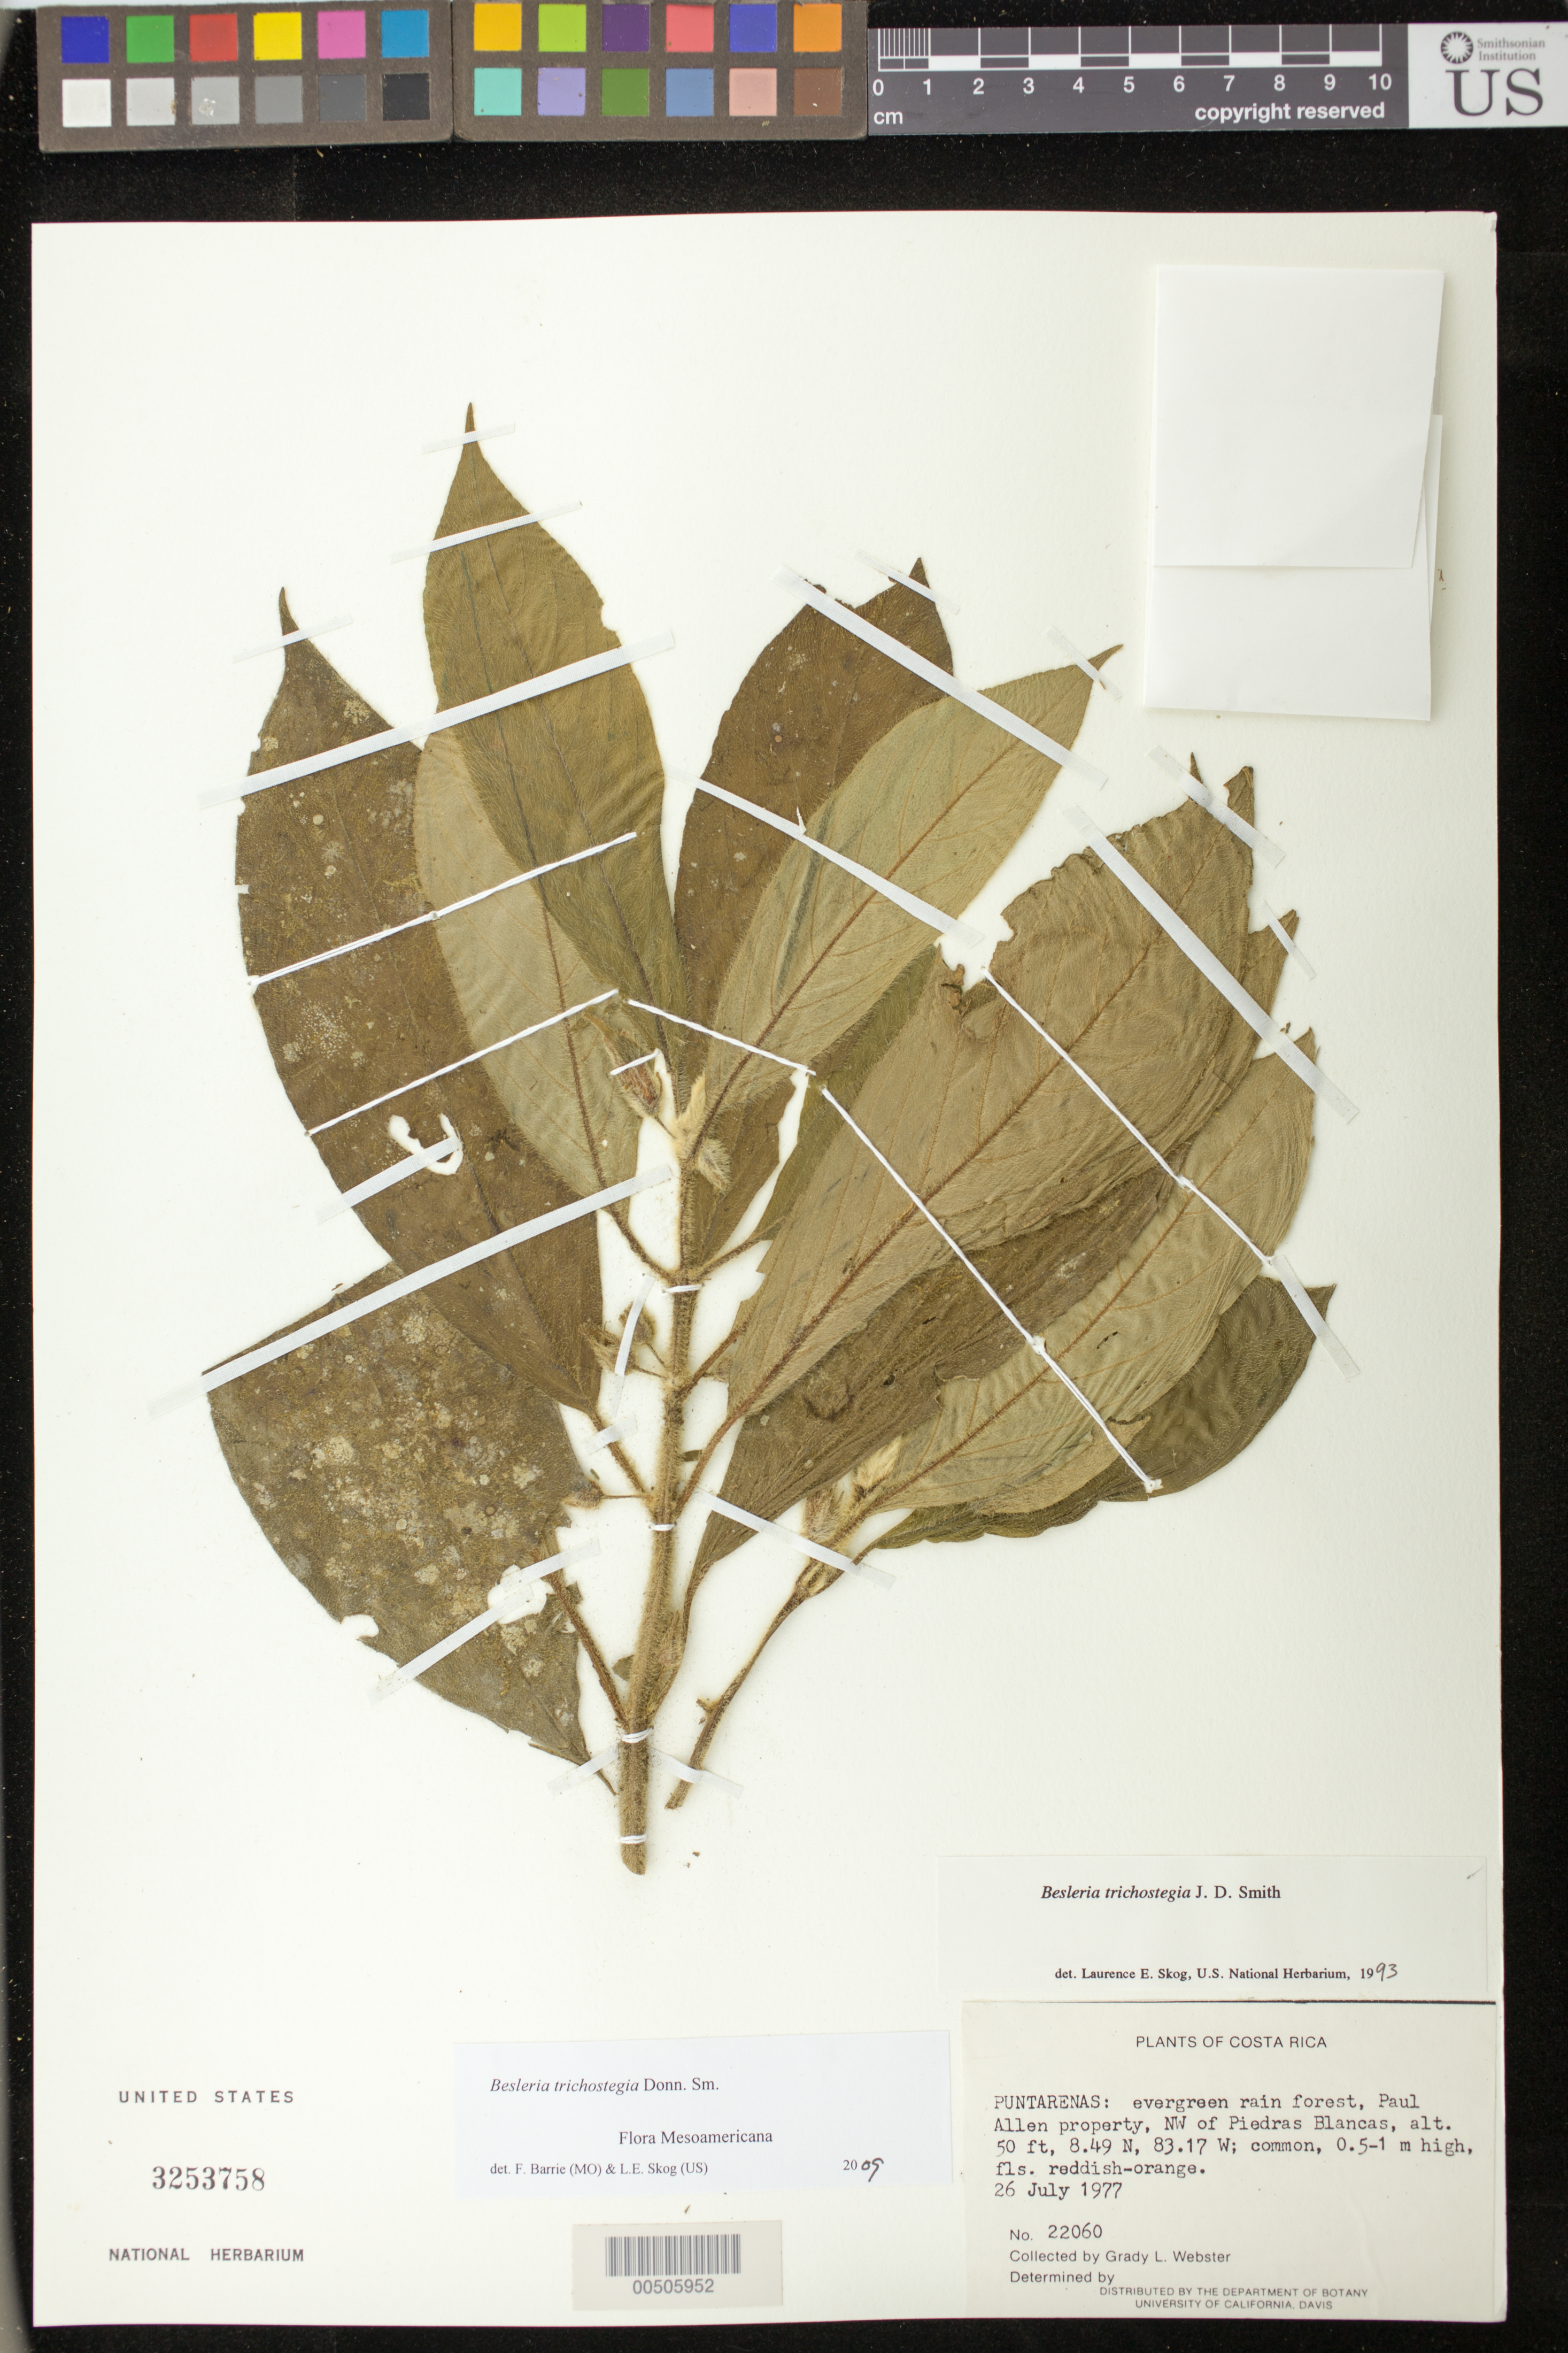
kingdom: Plantae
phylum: Tracheophyta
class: Magnoliopsida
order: Lamiales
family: Gesneriaceae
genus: Besleria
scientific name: Besleria trichostegia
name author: Donn. Sm.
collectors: G. L. Webster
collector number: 22060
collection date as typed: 26 Jul 1977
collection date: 1977-07-26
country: Costa Rica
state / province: Puntarenas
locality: Paul Allen property, NW of Piedras Blancas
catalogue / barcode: US 3253758